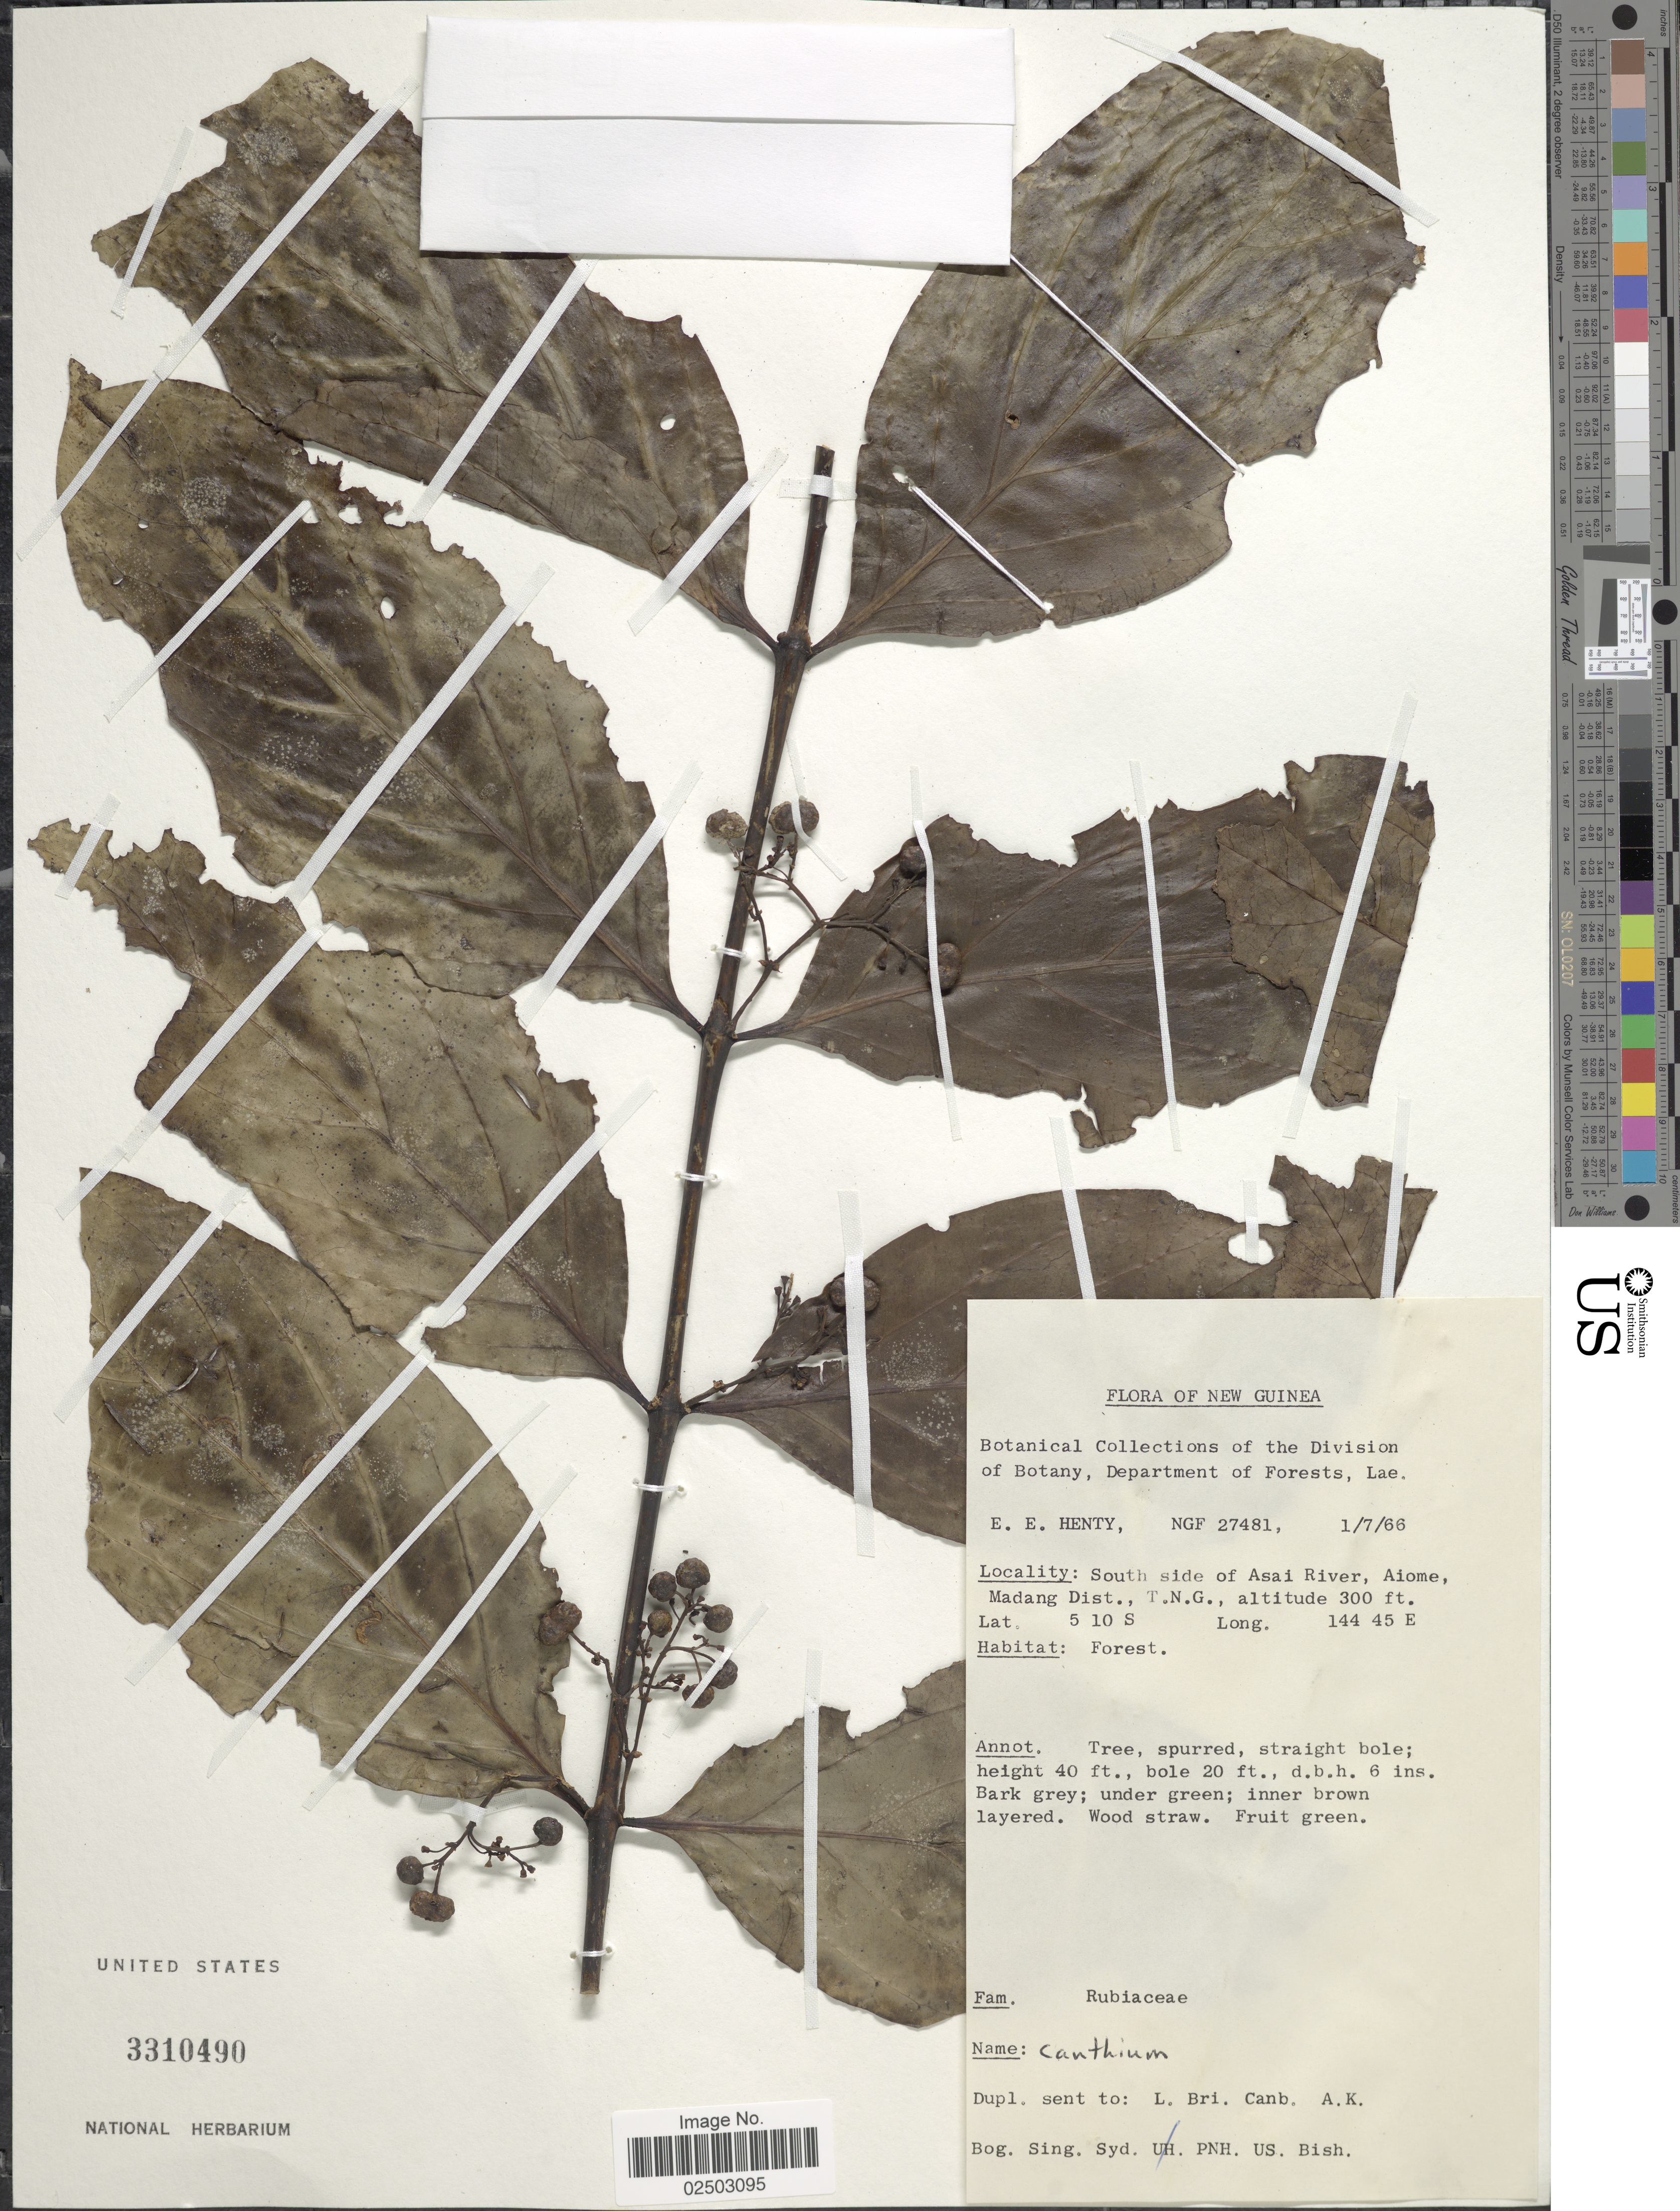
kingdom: Plantae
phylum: Tracheophyta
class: Magnoliopsida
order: Gentianales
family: Rubiaceae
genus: Bridsonia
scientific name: Bridsonia chamaedendrum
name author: (Kuntze) Verstraete & A.E. van Wyk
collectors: E. Henry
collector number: NGF27481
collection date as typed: Transcribed d/m/y: 1/7/66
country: Papua New Guinea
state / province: Madang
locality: New Guinea, South side of Asai River, Aiome Madang Dist., T.N.G.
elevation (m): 91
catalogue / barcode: US 3310490